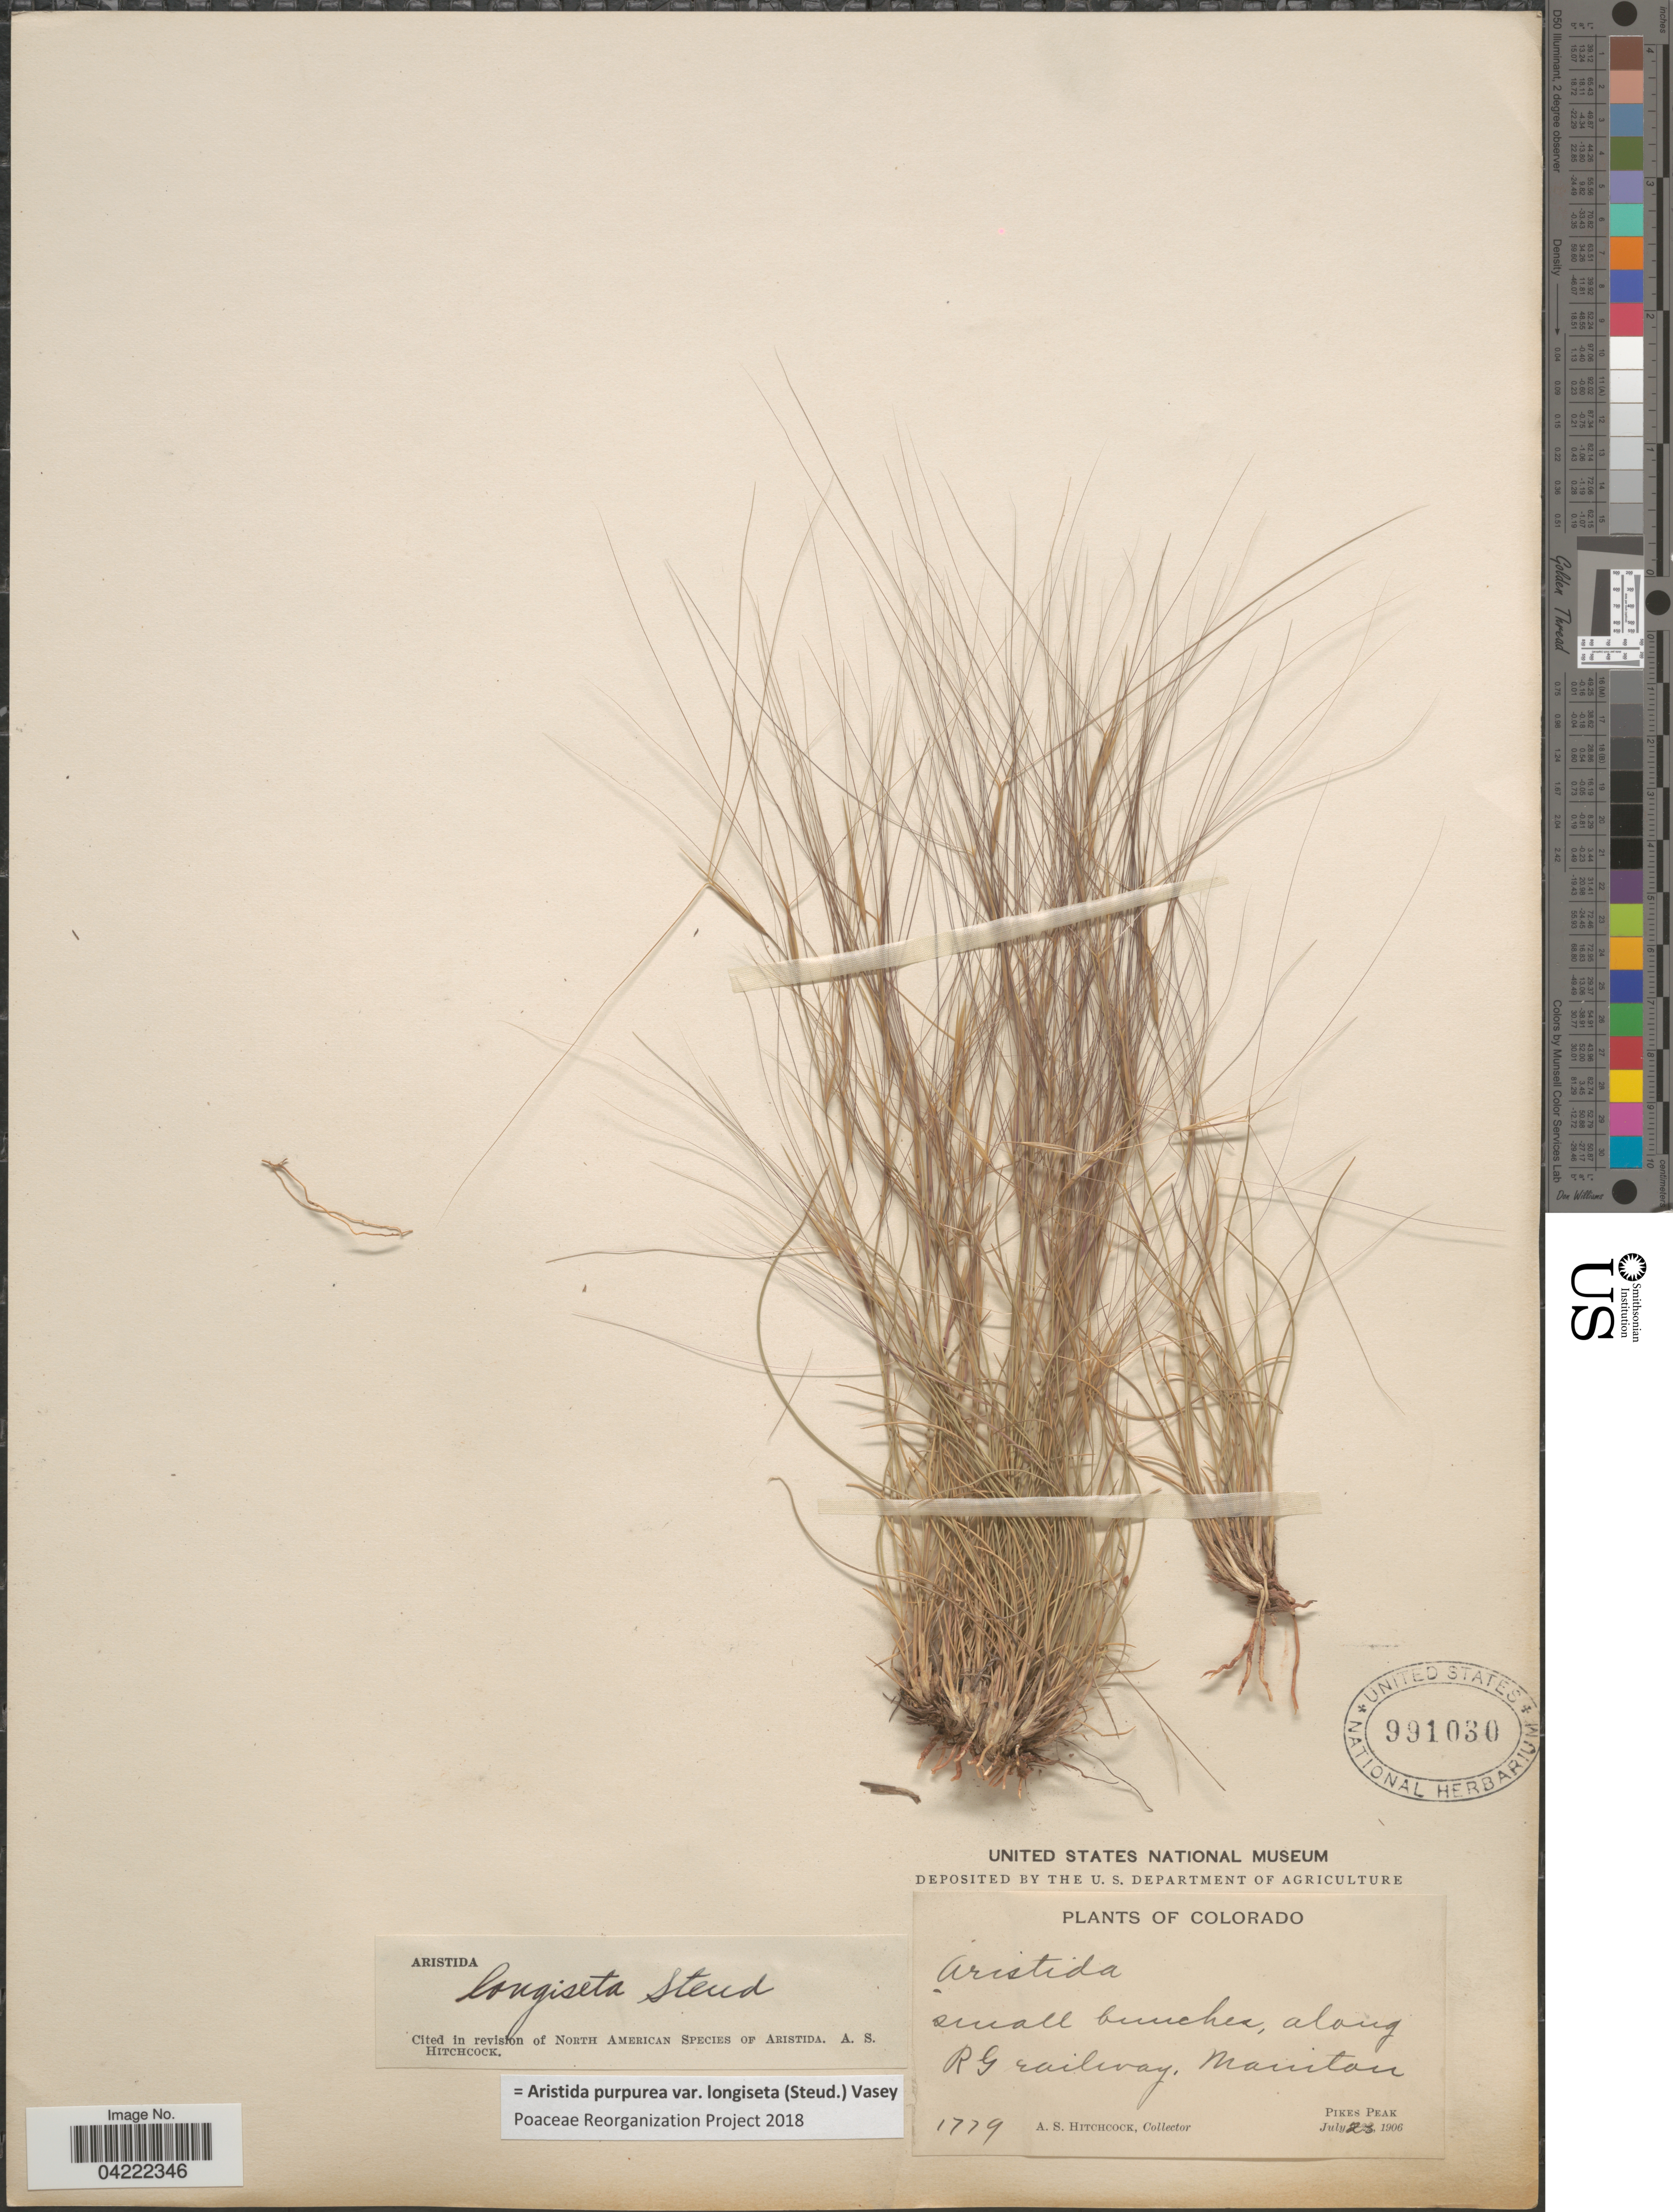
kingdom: Plantae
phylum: Tracheophyta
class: Liliopsida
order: Poales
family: Poaceae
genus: Aristida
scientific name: Aristida purpurea var. longiseta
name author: (Steud.) Vasey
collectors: A. S. Hitchcock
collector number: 1779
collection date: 1906-07-23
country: United States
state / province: Colorado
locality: Along R G railway, Manitou. Pikes Peak.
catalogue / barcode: US 991030